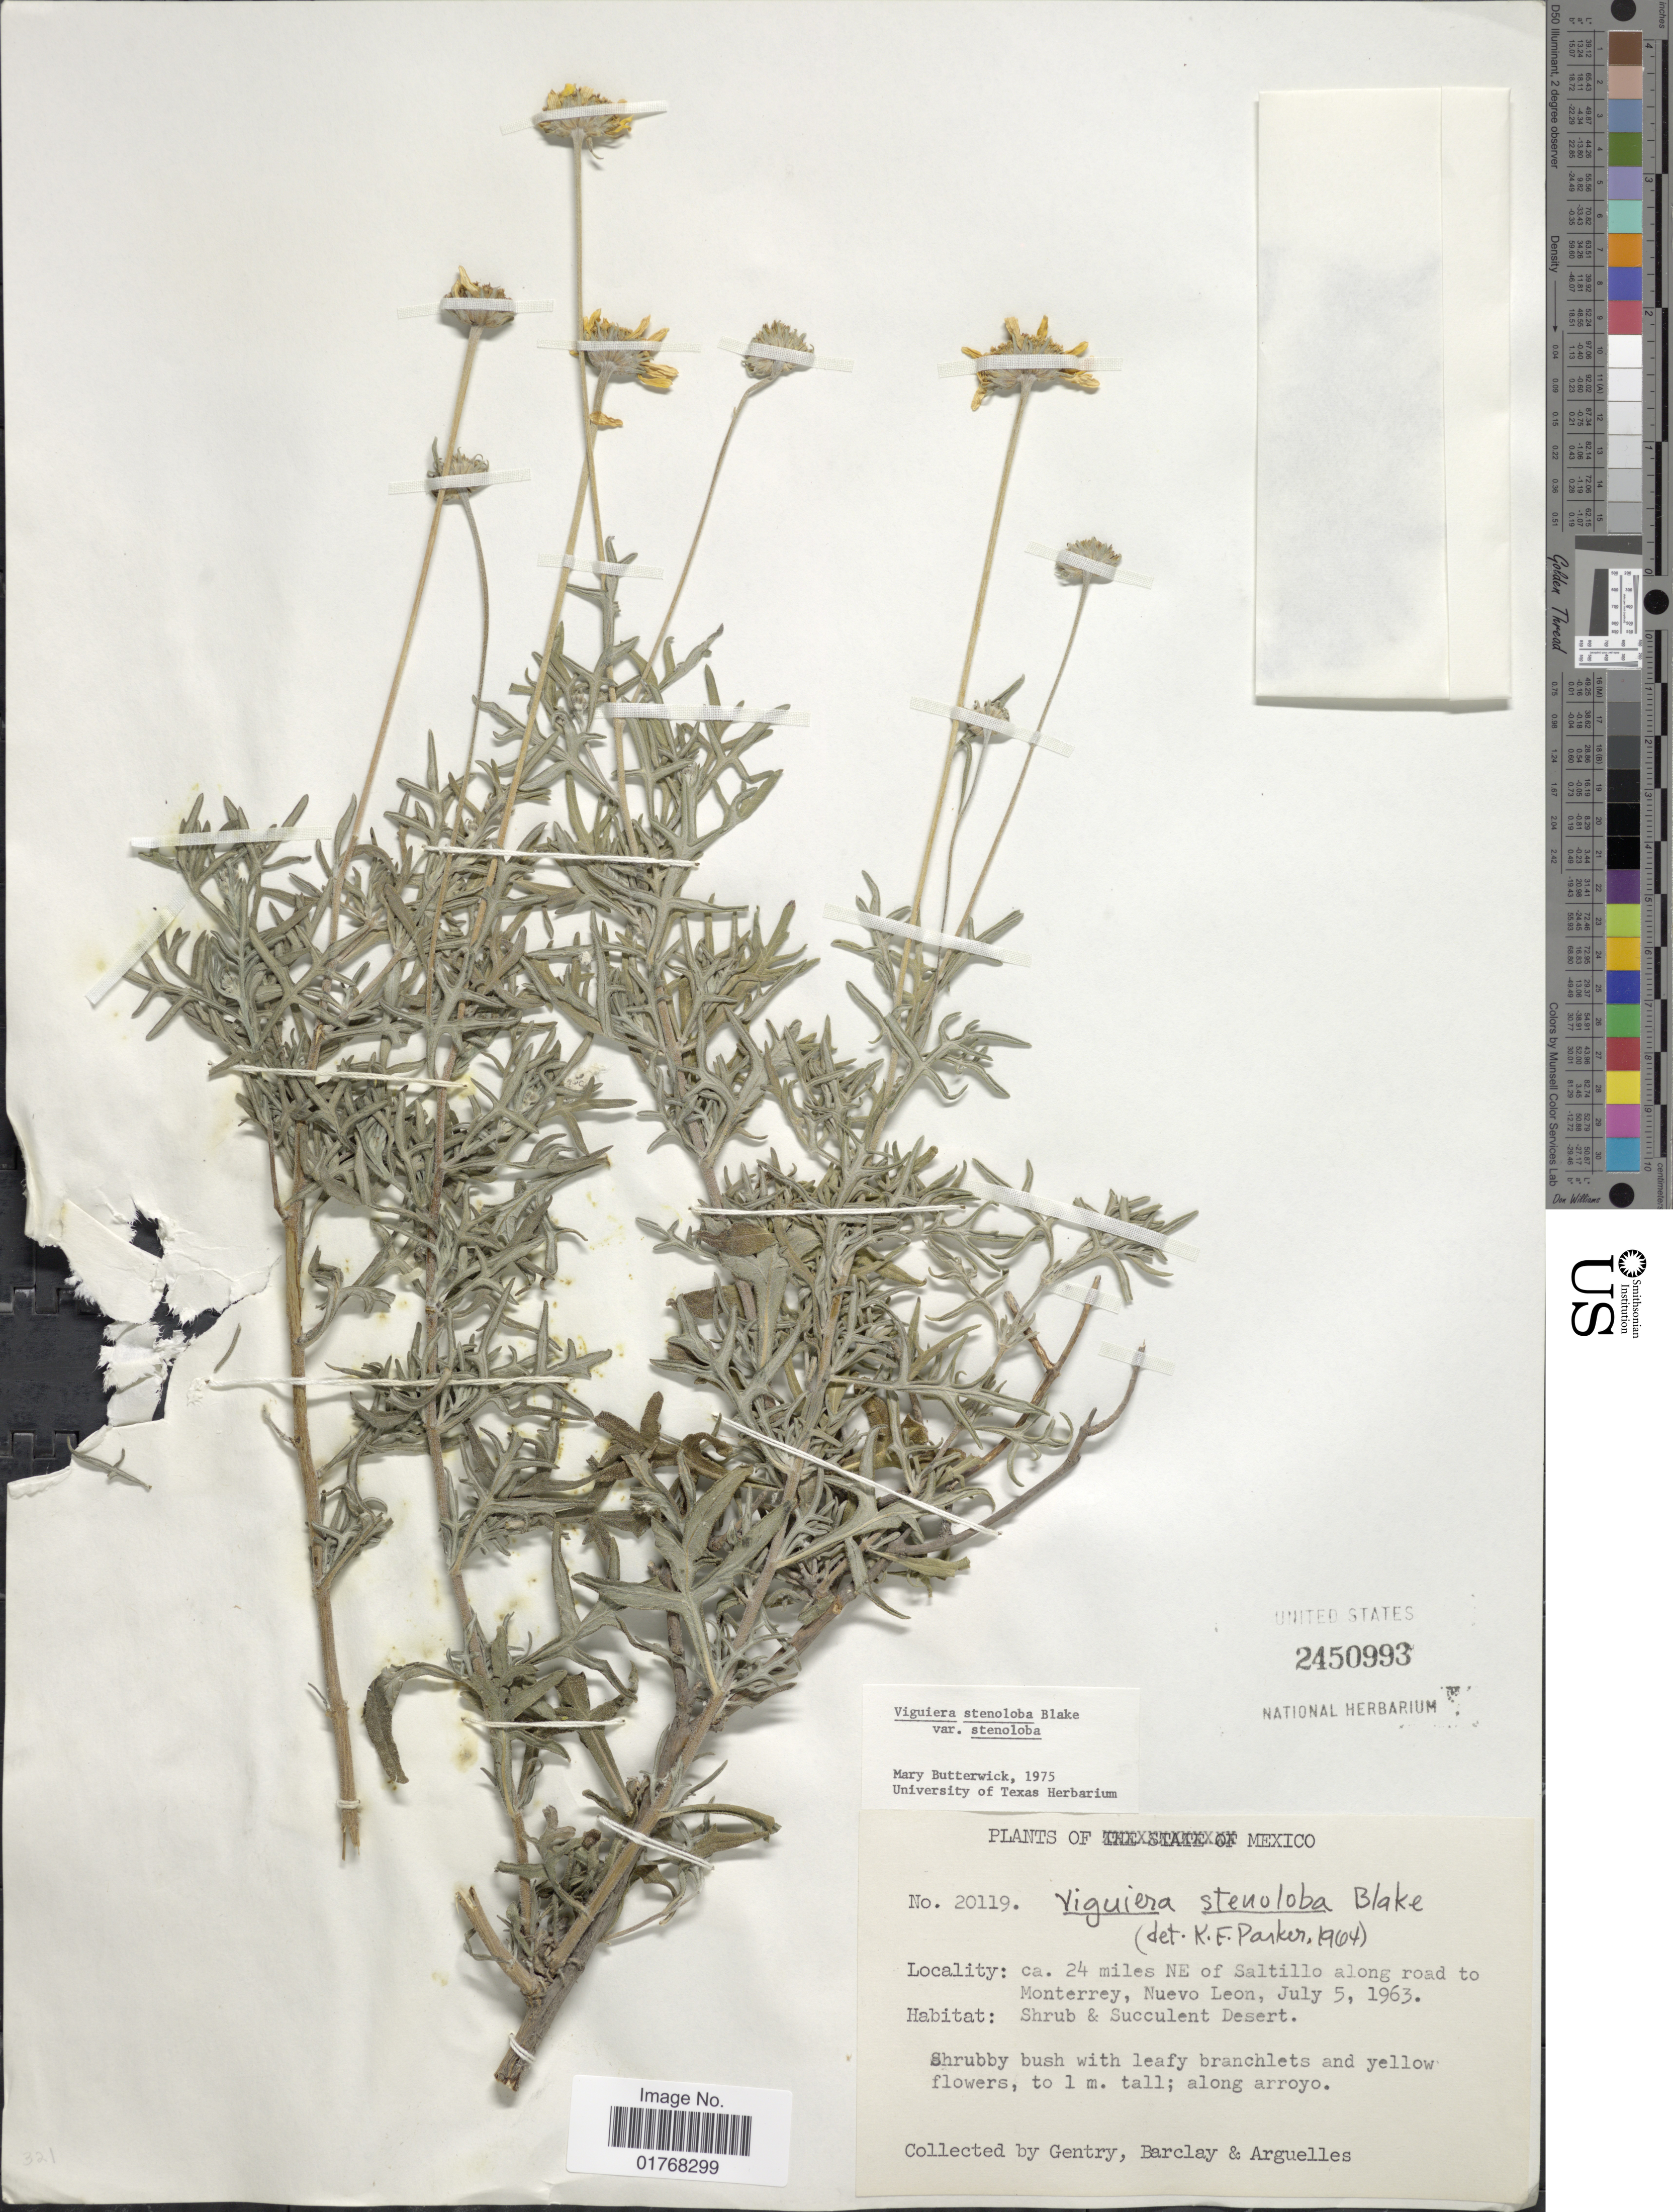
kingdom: Plantae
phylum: Tracheophyta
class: Magnoliopsida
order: Asterales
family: Asteraceae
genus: Viguiera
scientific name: Viguiera stenoloba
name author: S.F. Blake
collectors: Gentry, --, -- Barclay & Arguelles, --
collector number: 20119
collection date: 1963-07-05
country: Mexico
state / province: Nuevo León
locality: Ca 24 miles NE of Saltillo along road to Monterrey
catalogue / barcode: US 2450993